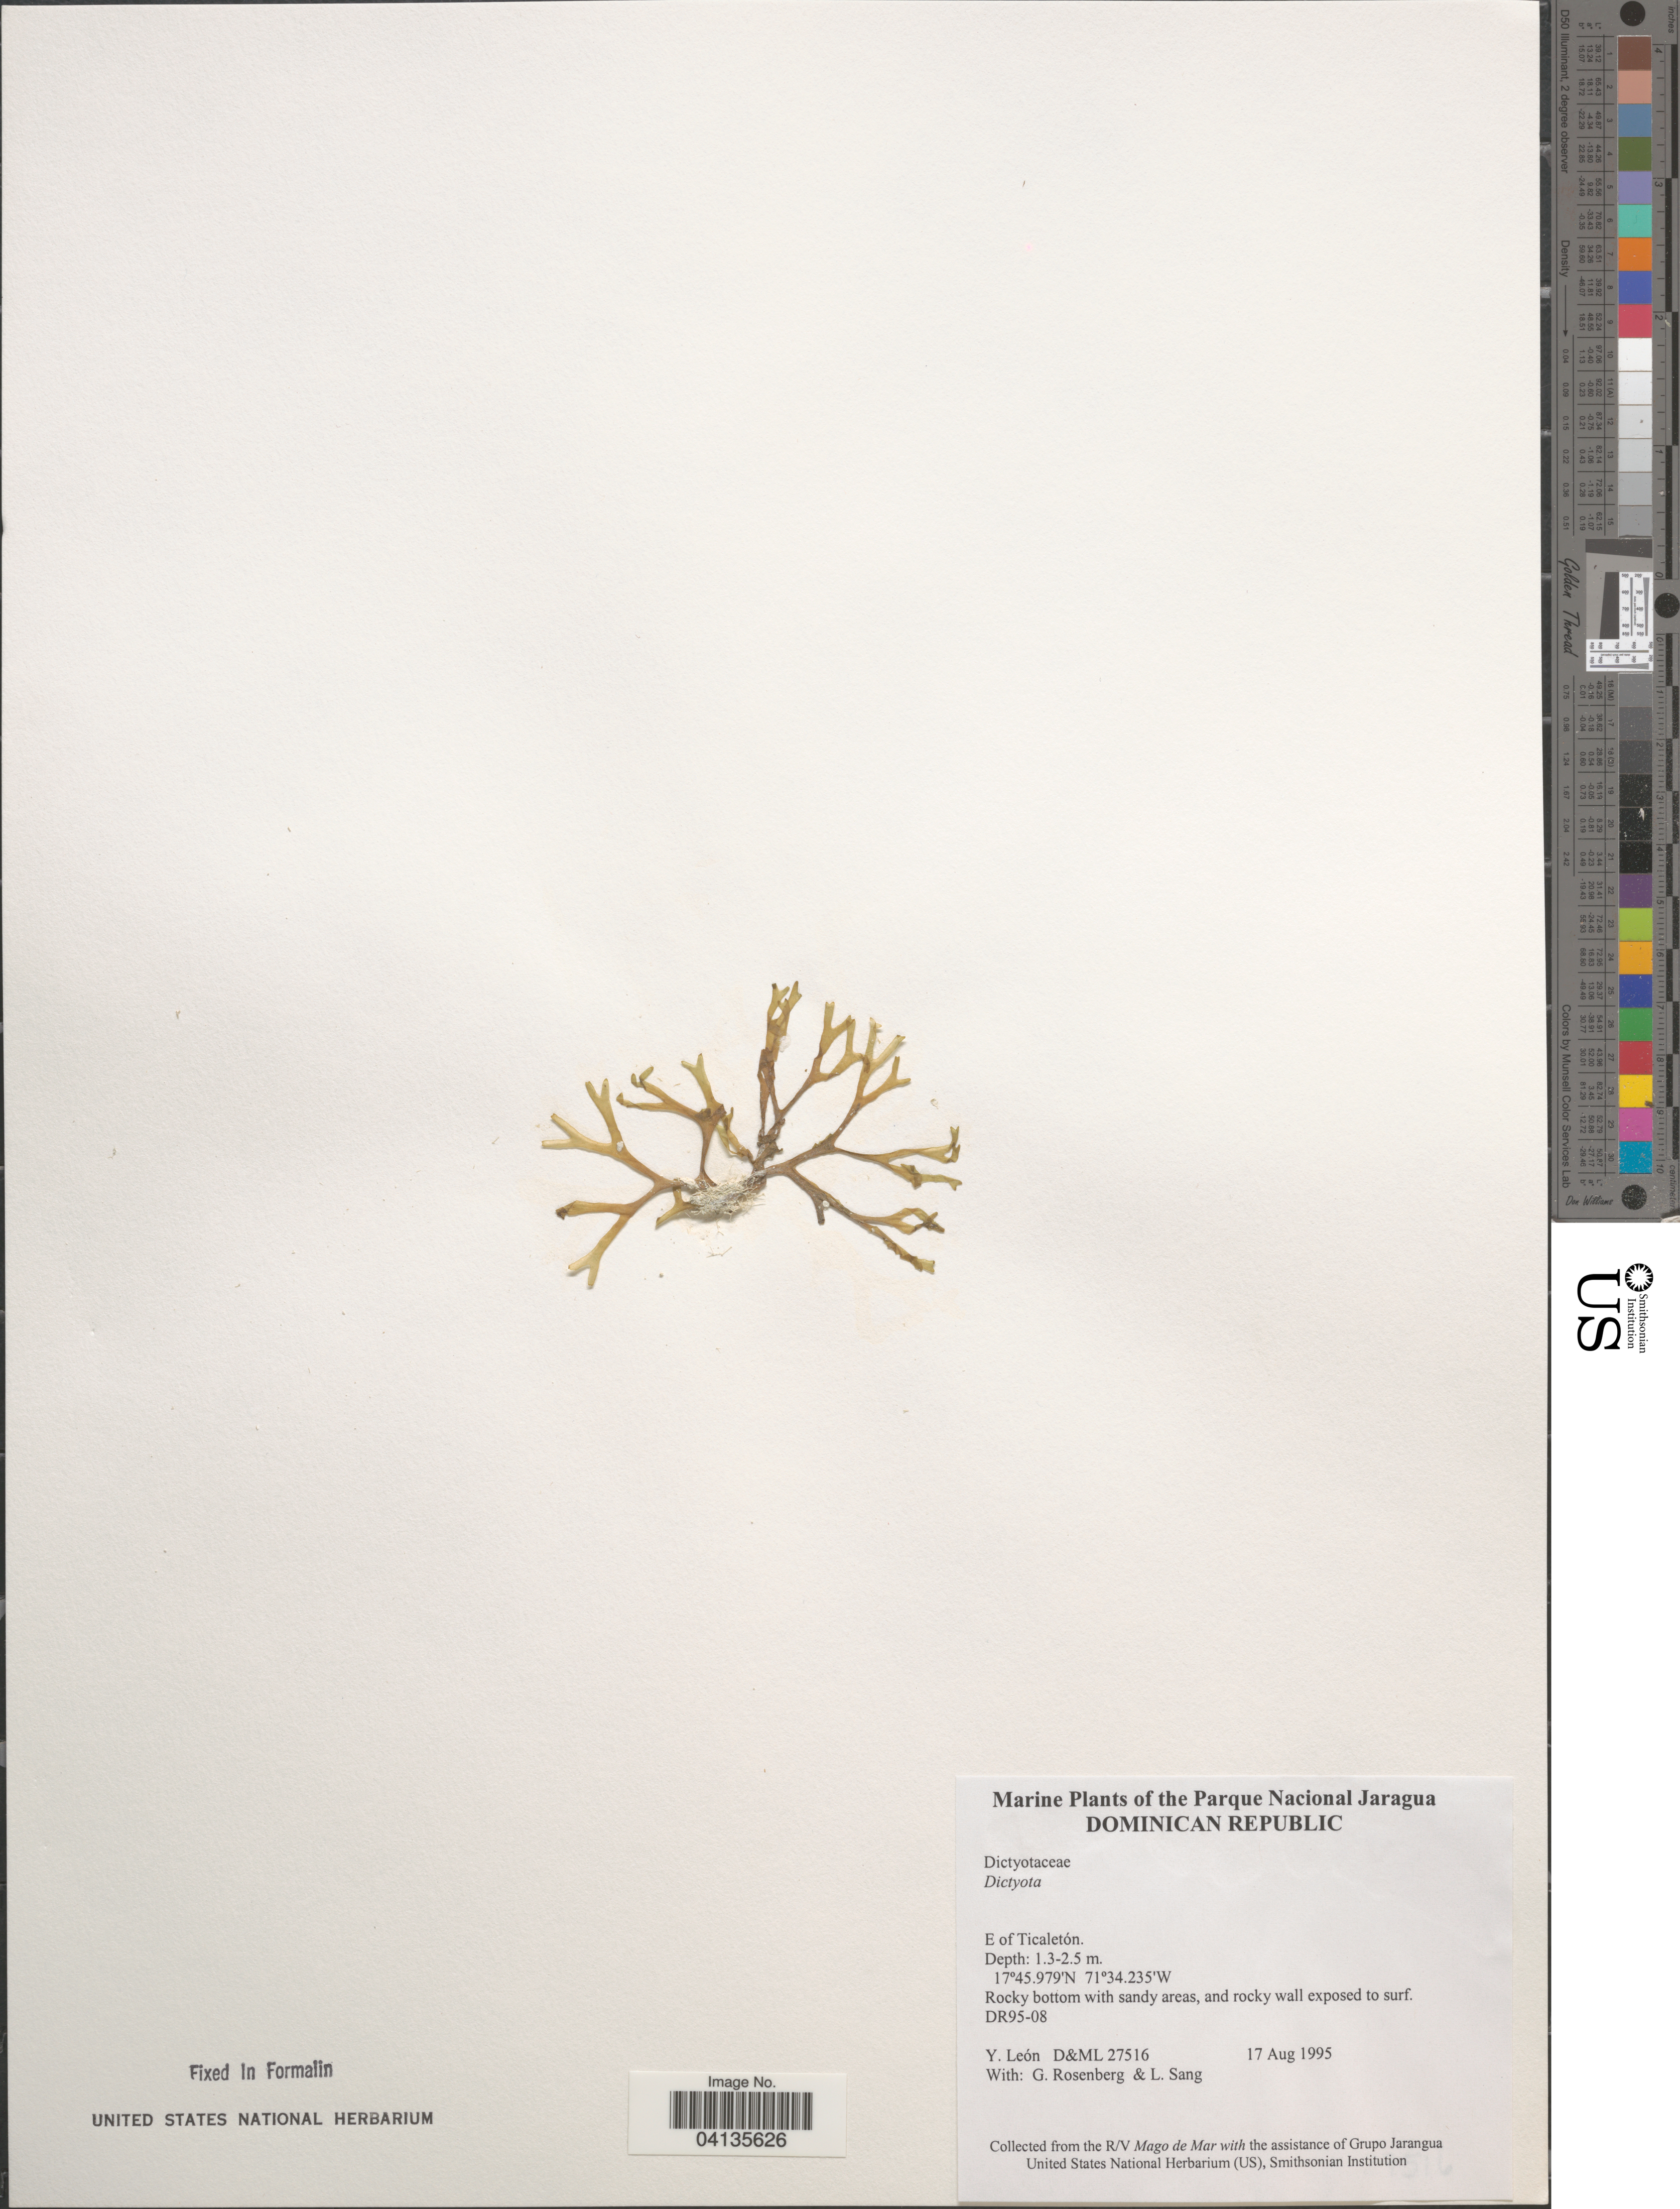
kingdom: Chromista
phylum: Ochrophyta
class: Phaeophyceae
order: Dictyotales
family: Dictyotaceae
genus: Dictyota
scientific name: Dictyota sp.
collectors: Y. León, G. Rosenberg & L. Sang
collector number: D&ML27516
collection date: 1995-08-17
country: Dominican Republic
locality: Parque Nacional Jaragua. E of Ticaletón.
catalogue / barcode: US 238522